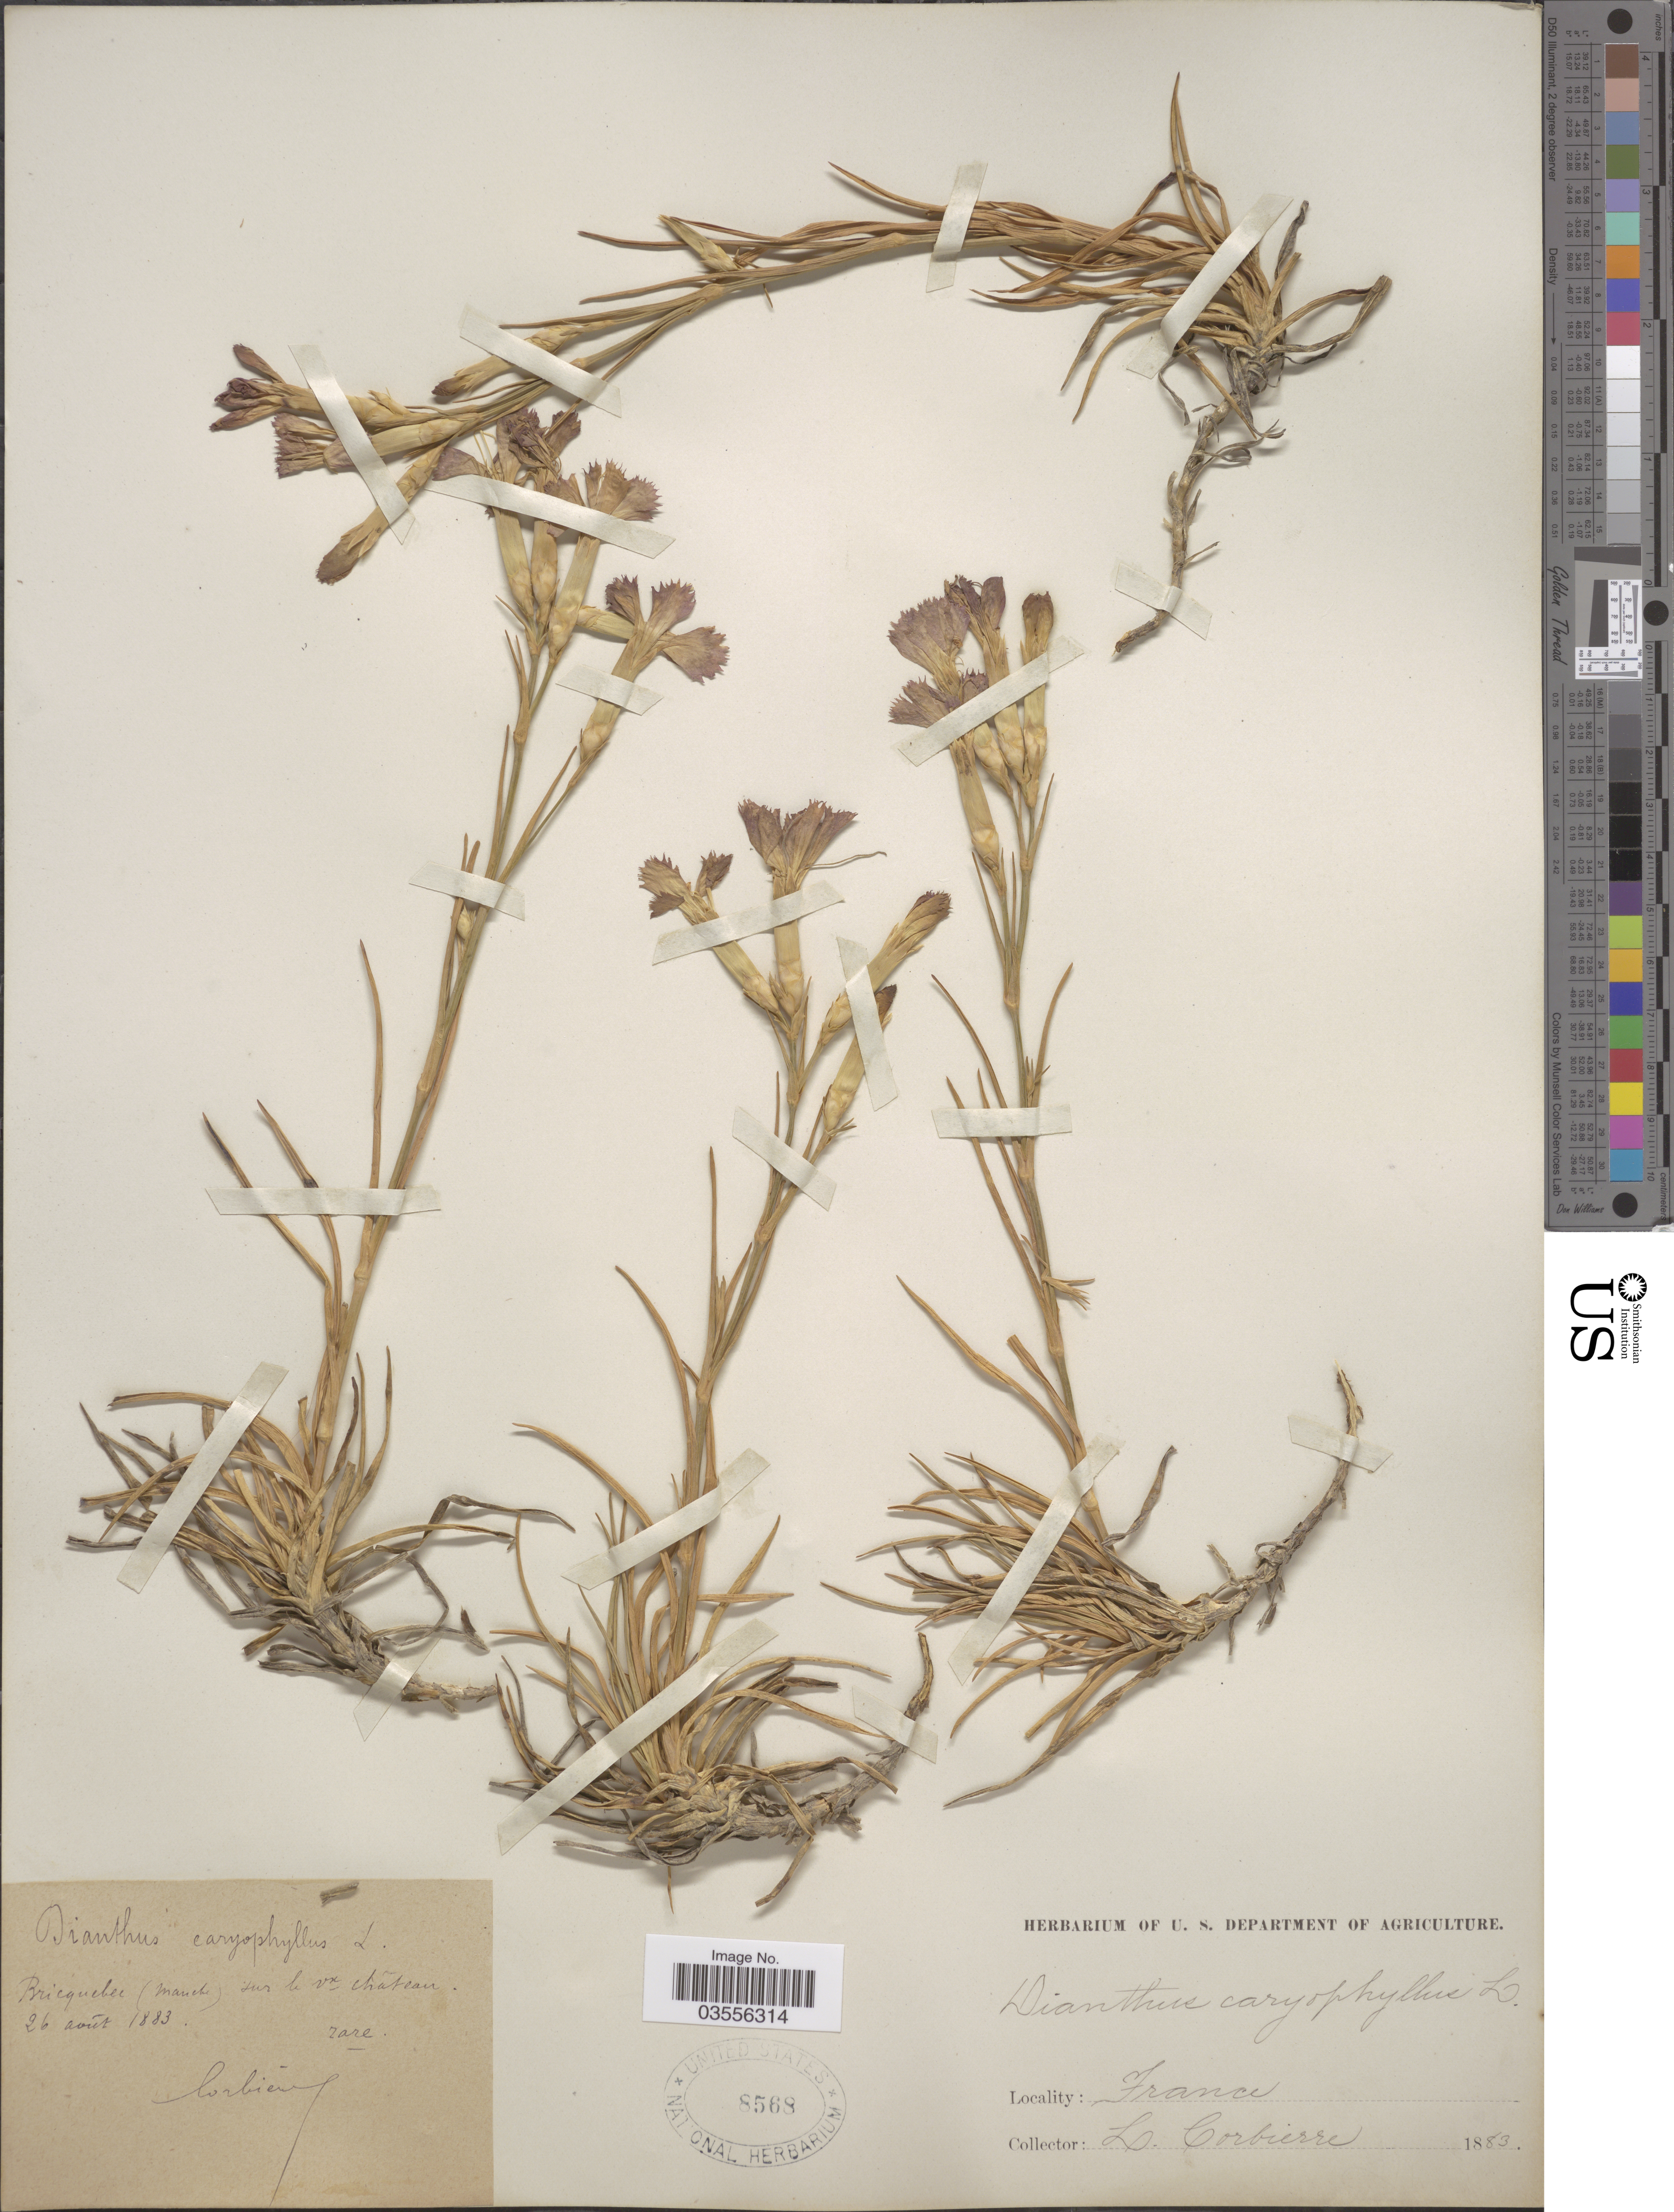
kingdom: Plantae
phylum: Tracheophyta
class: Magnoliopsida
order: Caryophyllales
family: Caryophyllaceae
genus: Dianthus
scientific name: Dianthus caryophyllus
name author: L.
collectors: L. Corbière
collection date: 1883-08-26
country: France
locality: Bricquebec (Manche) sur le vx [interpreted] château.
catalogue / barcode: US 8568